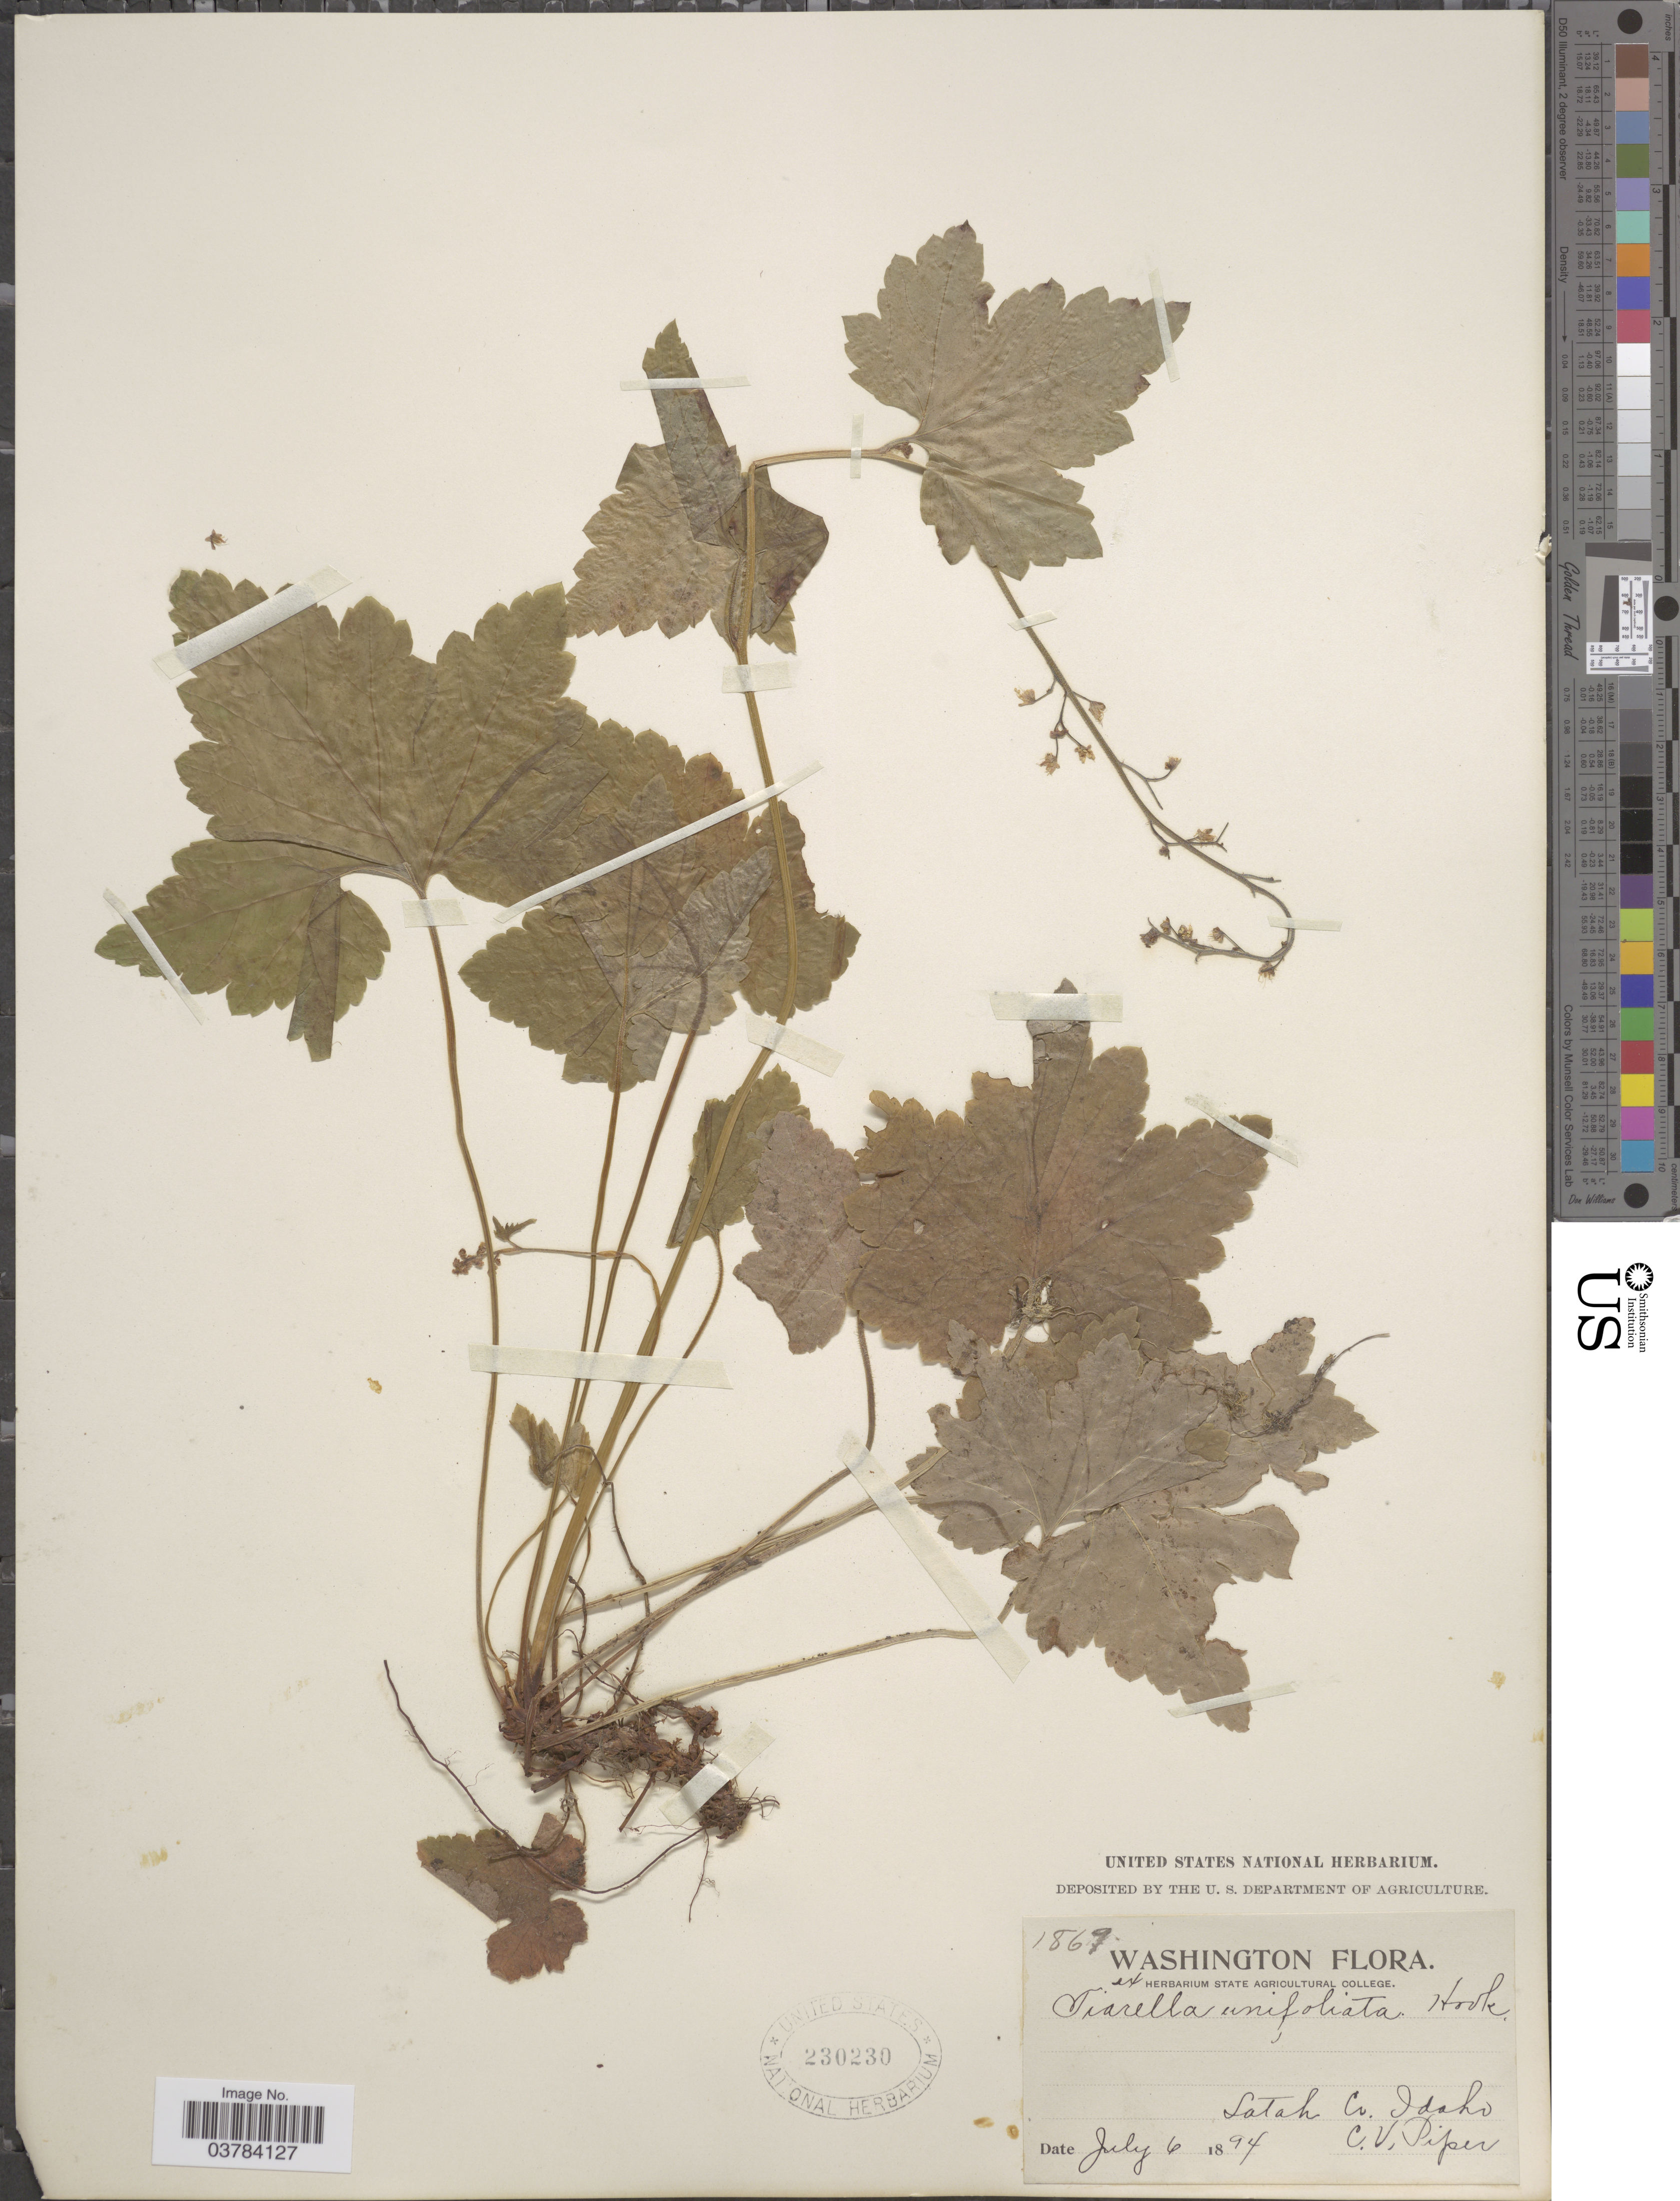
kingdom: Plantae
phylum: Tracheophyta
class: Magnoliopsida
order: Saxifragales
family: Saxifragaceae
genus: Tiarella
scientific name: Tiarella unifoliata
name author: Hook.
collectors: C. V. Piper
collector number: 1869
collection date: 1894-07-06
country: United States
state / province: Idaho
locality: Satah Co.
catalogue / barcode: US 230230